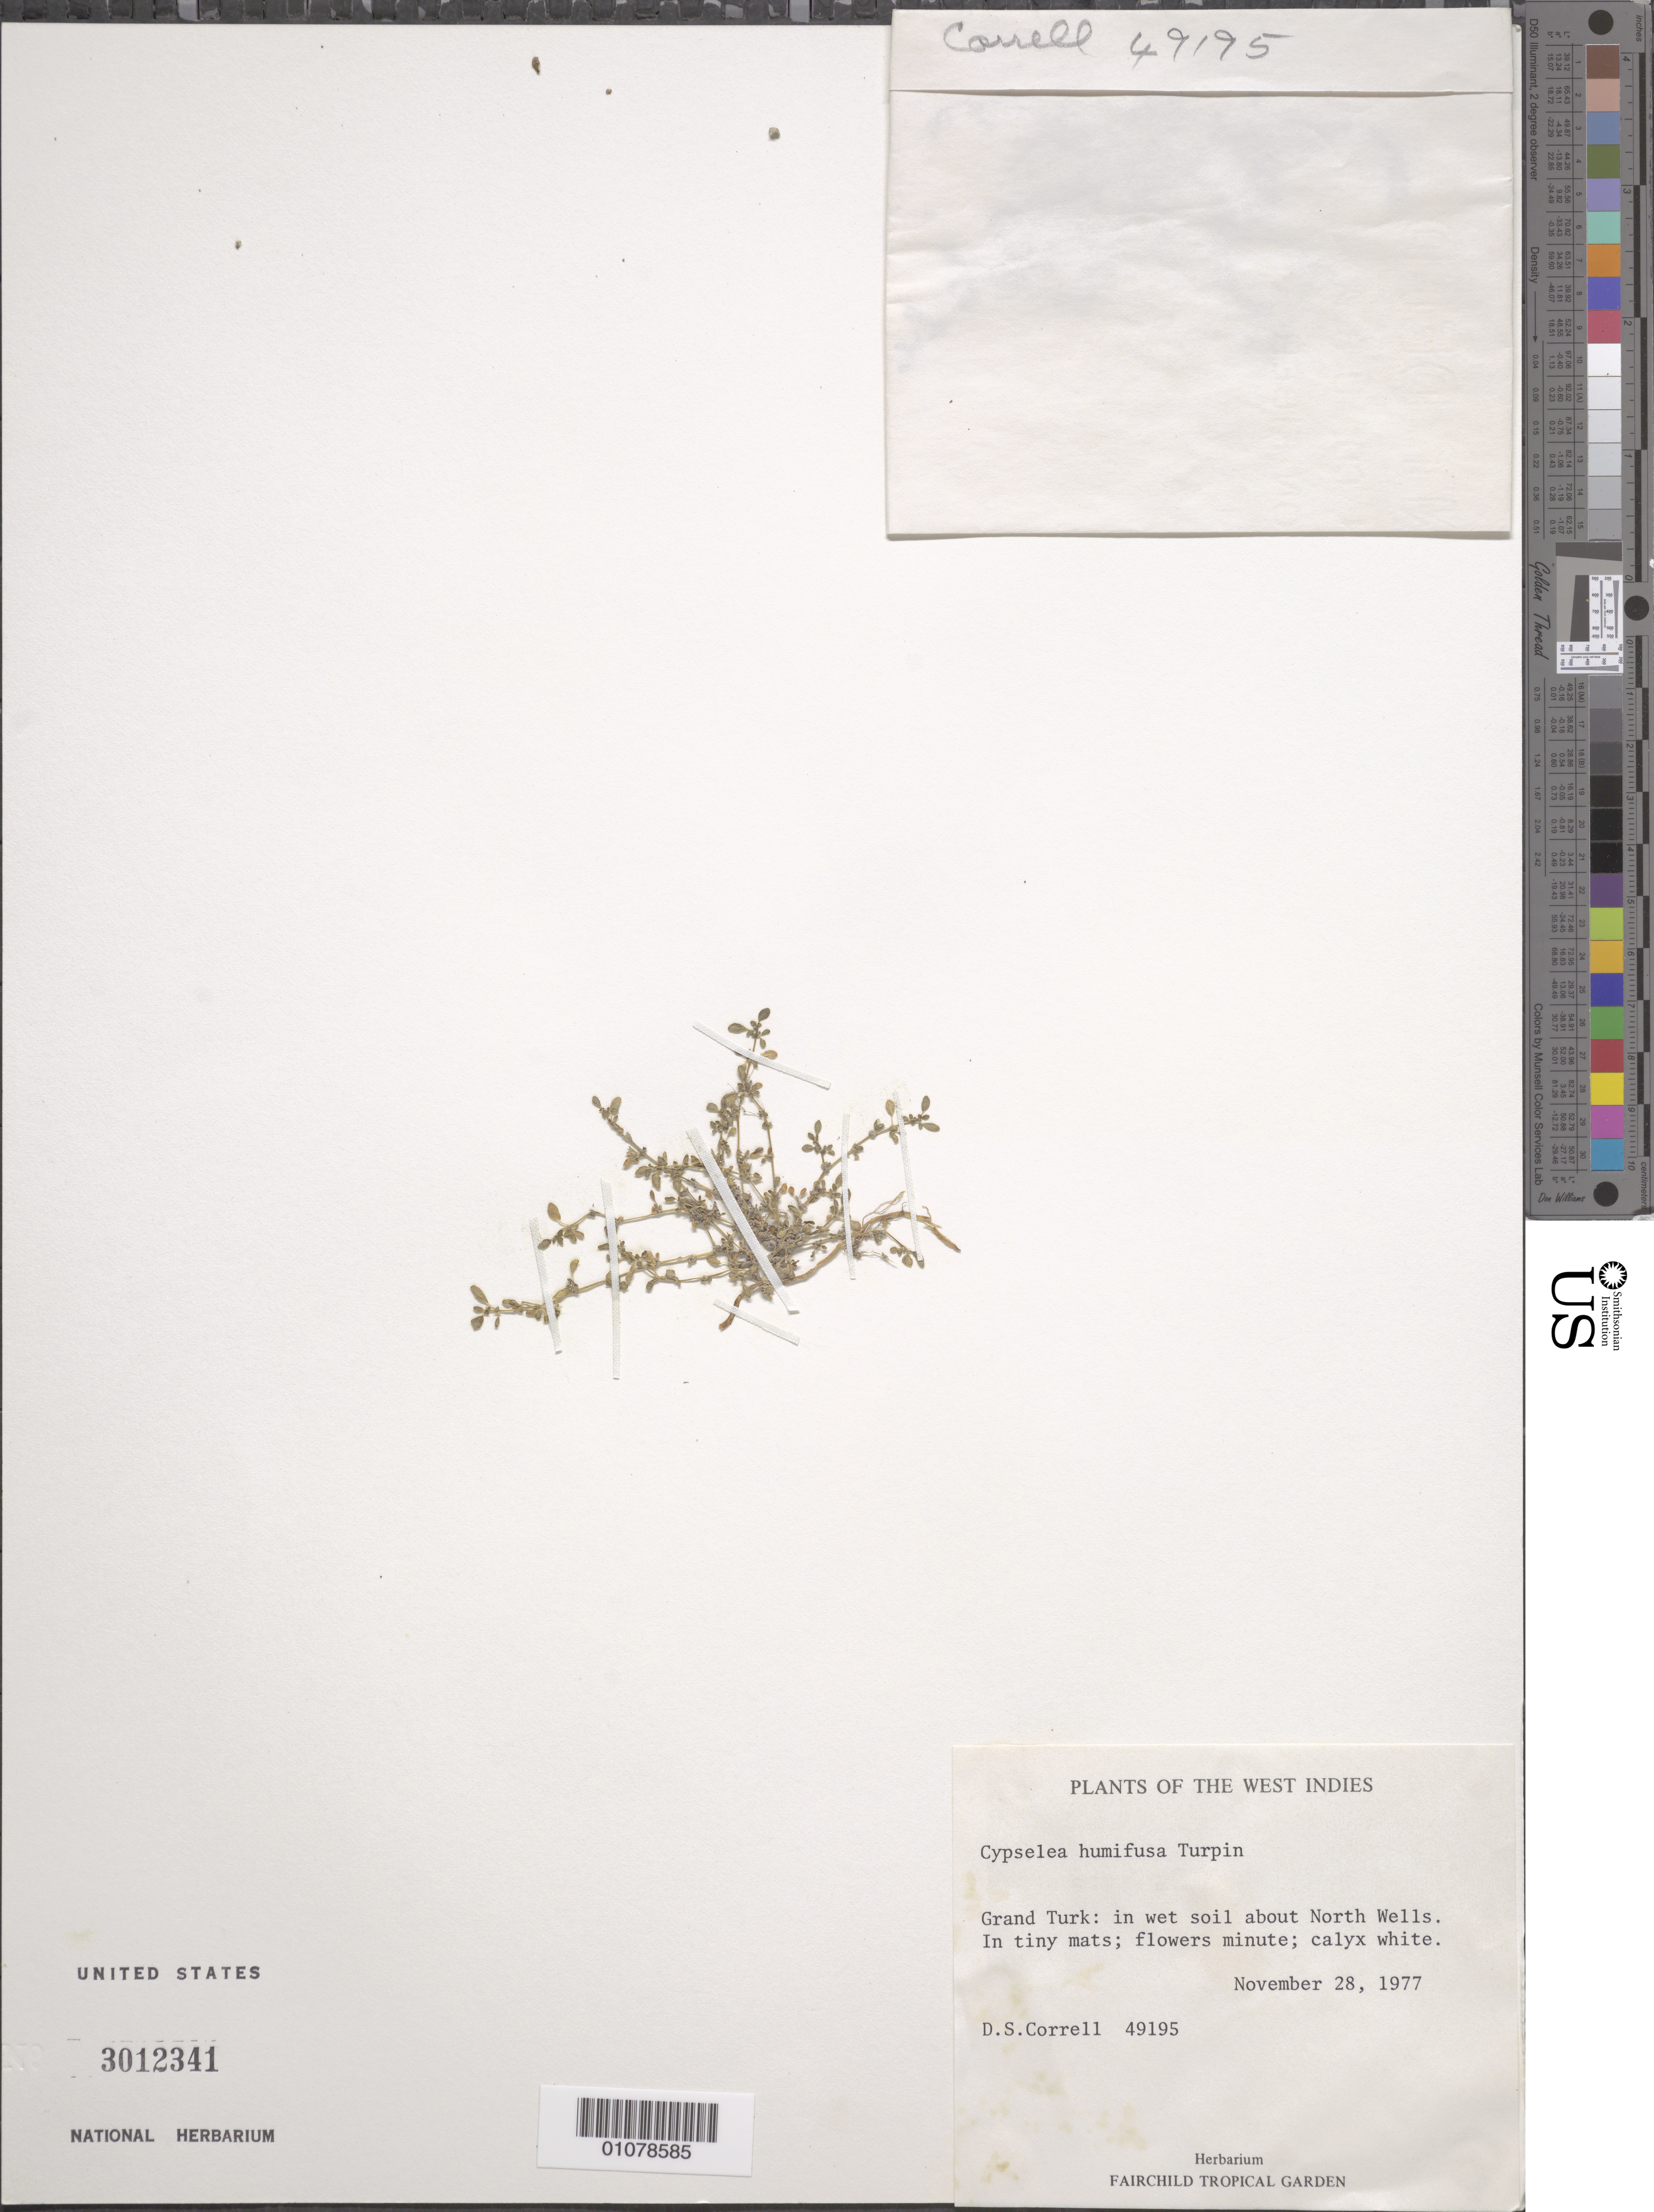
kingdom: Plantae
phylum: Tracheophyta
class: Magnoliopsida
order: Caryophyllales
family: Aizoaceae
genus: Sesuvium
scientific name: Sesuvium humifusum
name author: (Turpin) Bohley & G. Kadereit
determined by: Strong, Mark T., (BOT), Smithsonian Institution - National Museum of Natural History (UNITED STATES)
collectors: D. S. Correll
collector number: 49195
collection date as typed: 28 Nov 1977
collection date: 1977-11-28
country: Turks and Caicos Islands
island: Grand Turk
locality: Grand Turk: about North Wells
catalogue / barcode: US 3012341